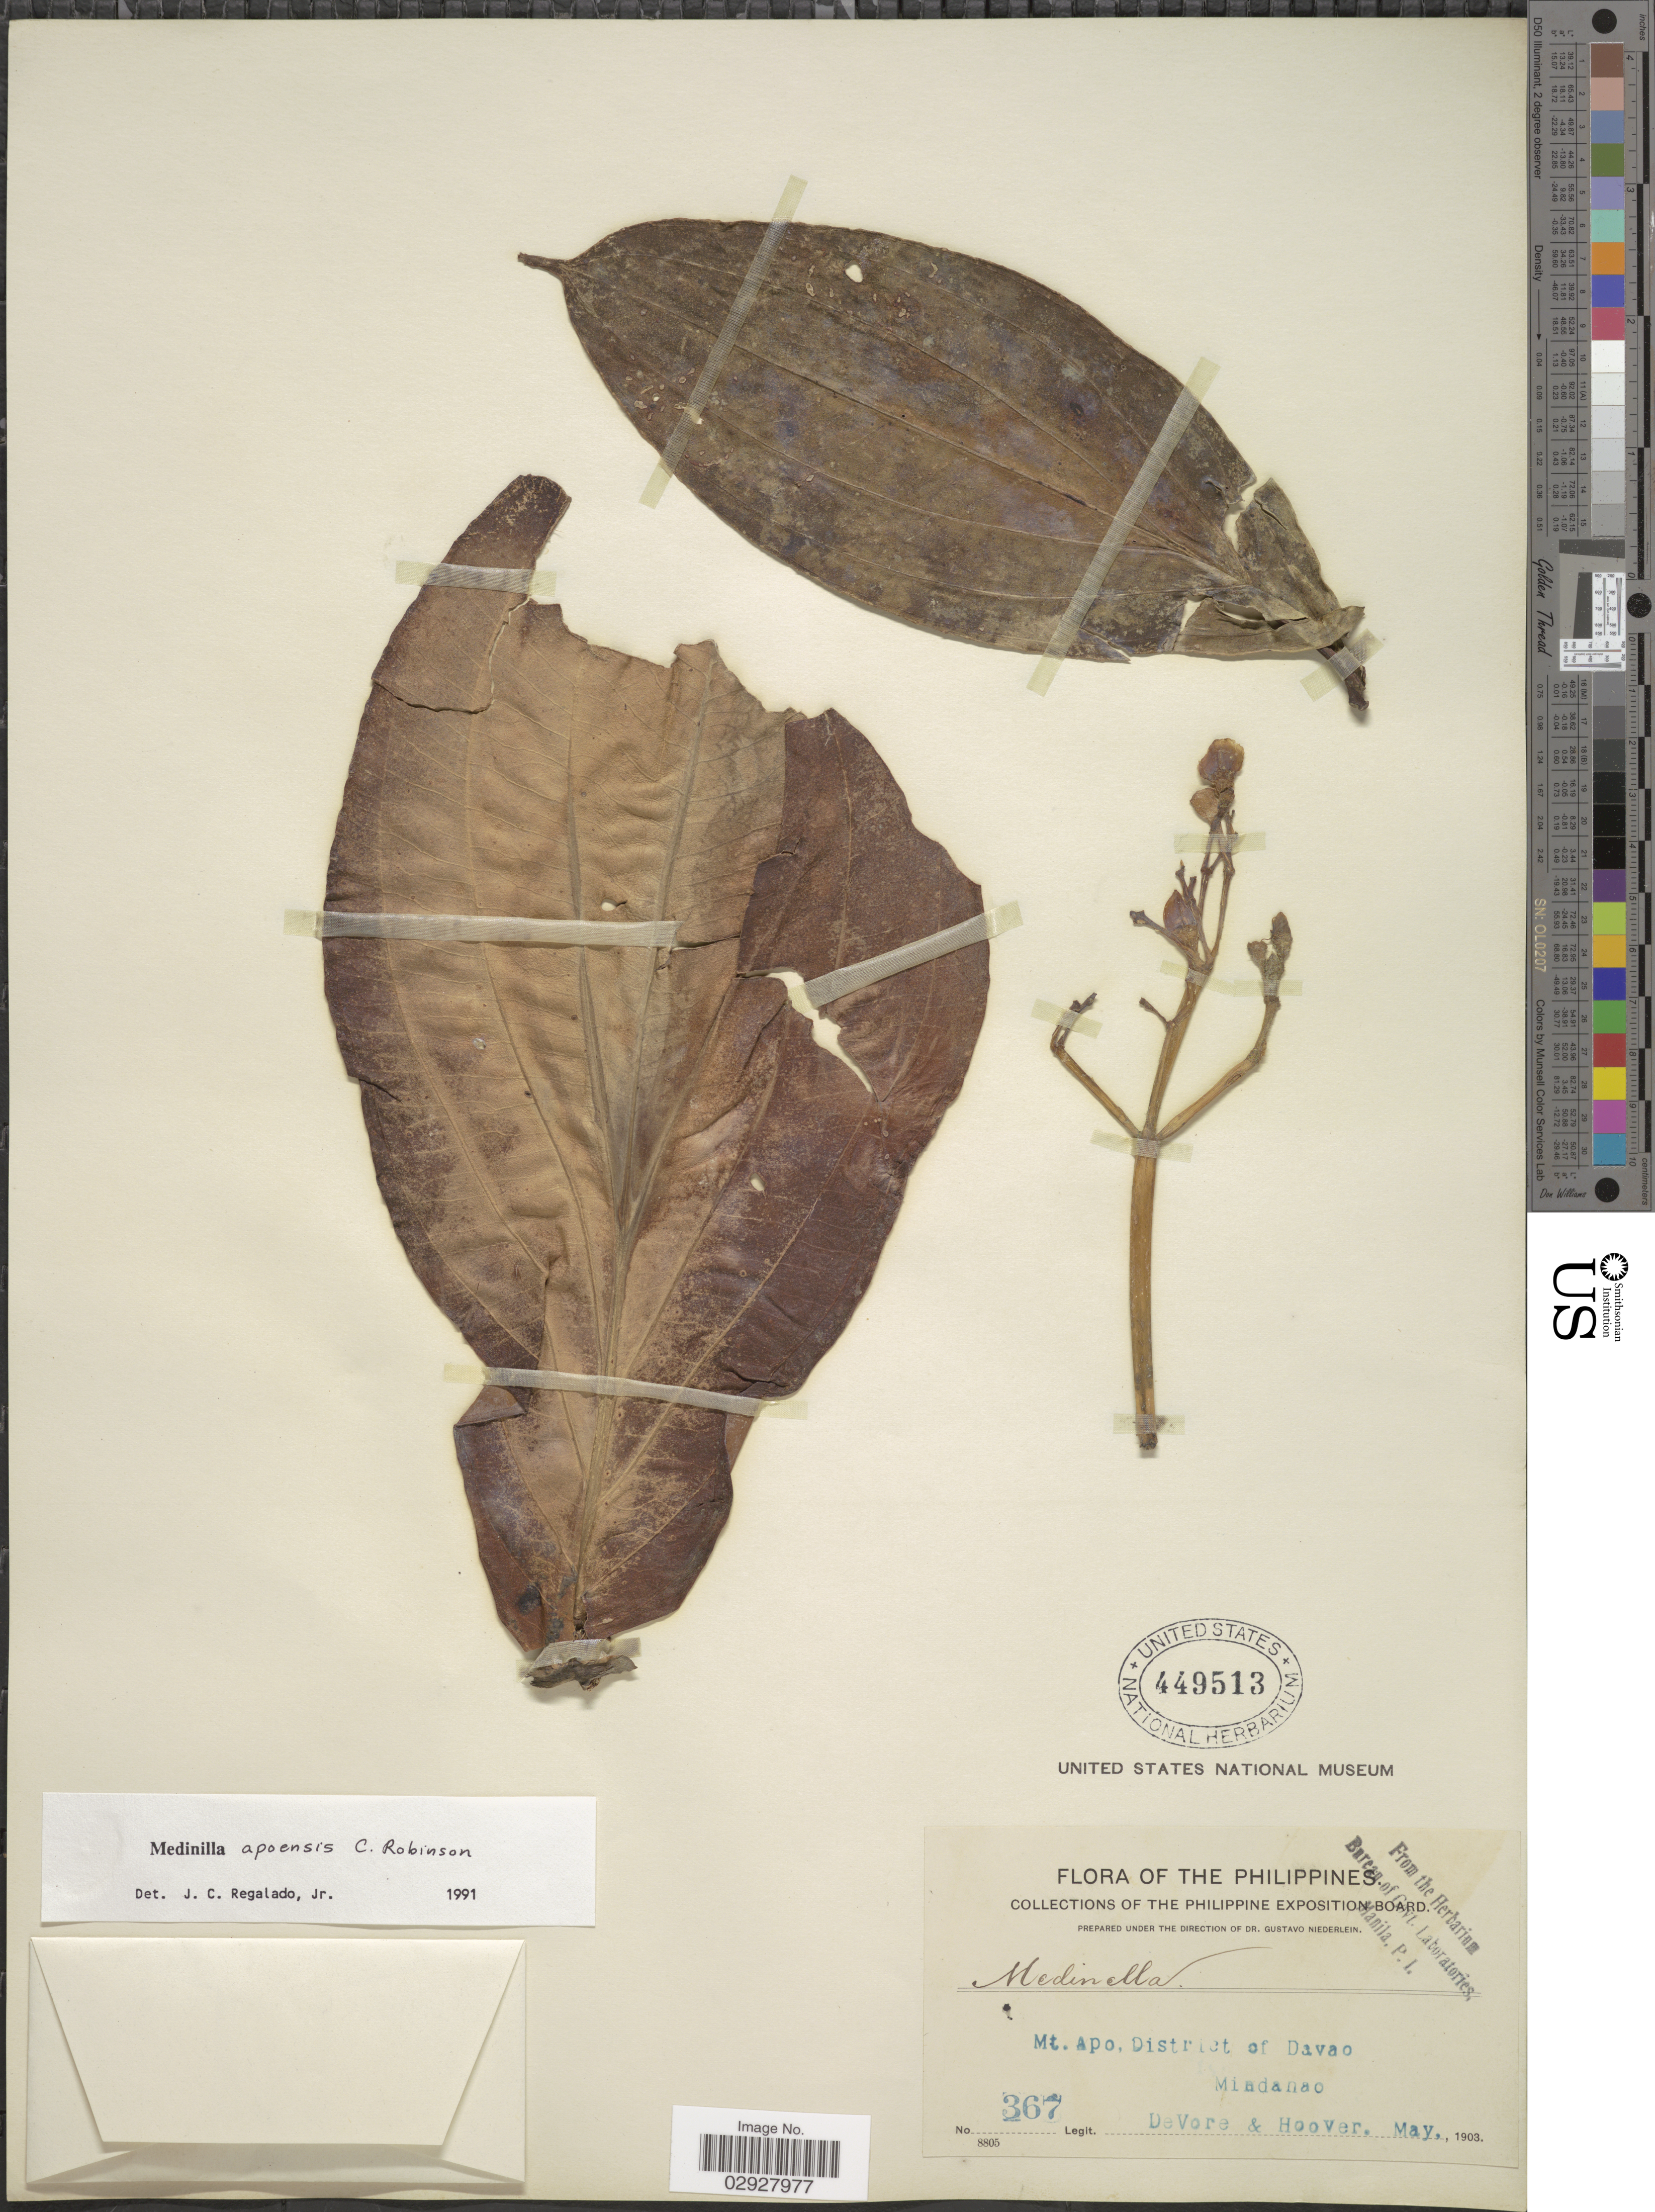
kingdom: Plantae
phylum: Tracheophyta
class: Magnoliopsida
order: Myrtales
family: Melastomataceae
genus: Medinilla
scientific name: Medinilla apoensis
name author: C.B. Rob.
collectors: -. DeVore & -- Hoover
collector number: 367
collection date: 1903-05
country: Philippines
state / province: Davao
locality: Mt. Apo, District of Davao, Mindanao.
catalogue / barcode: US 449513